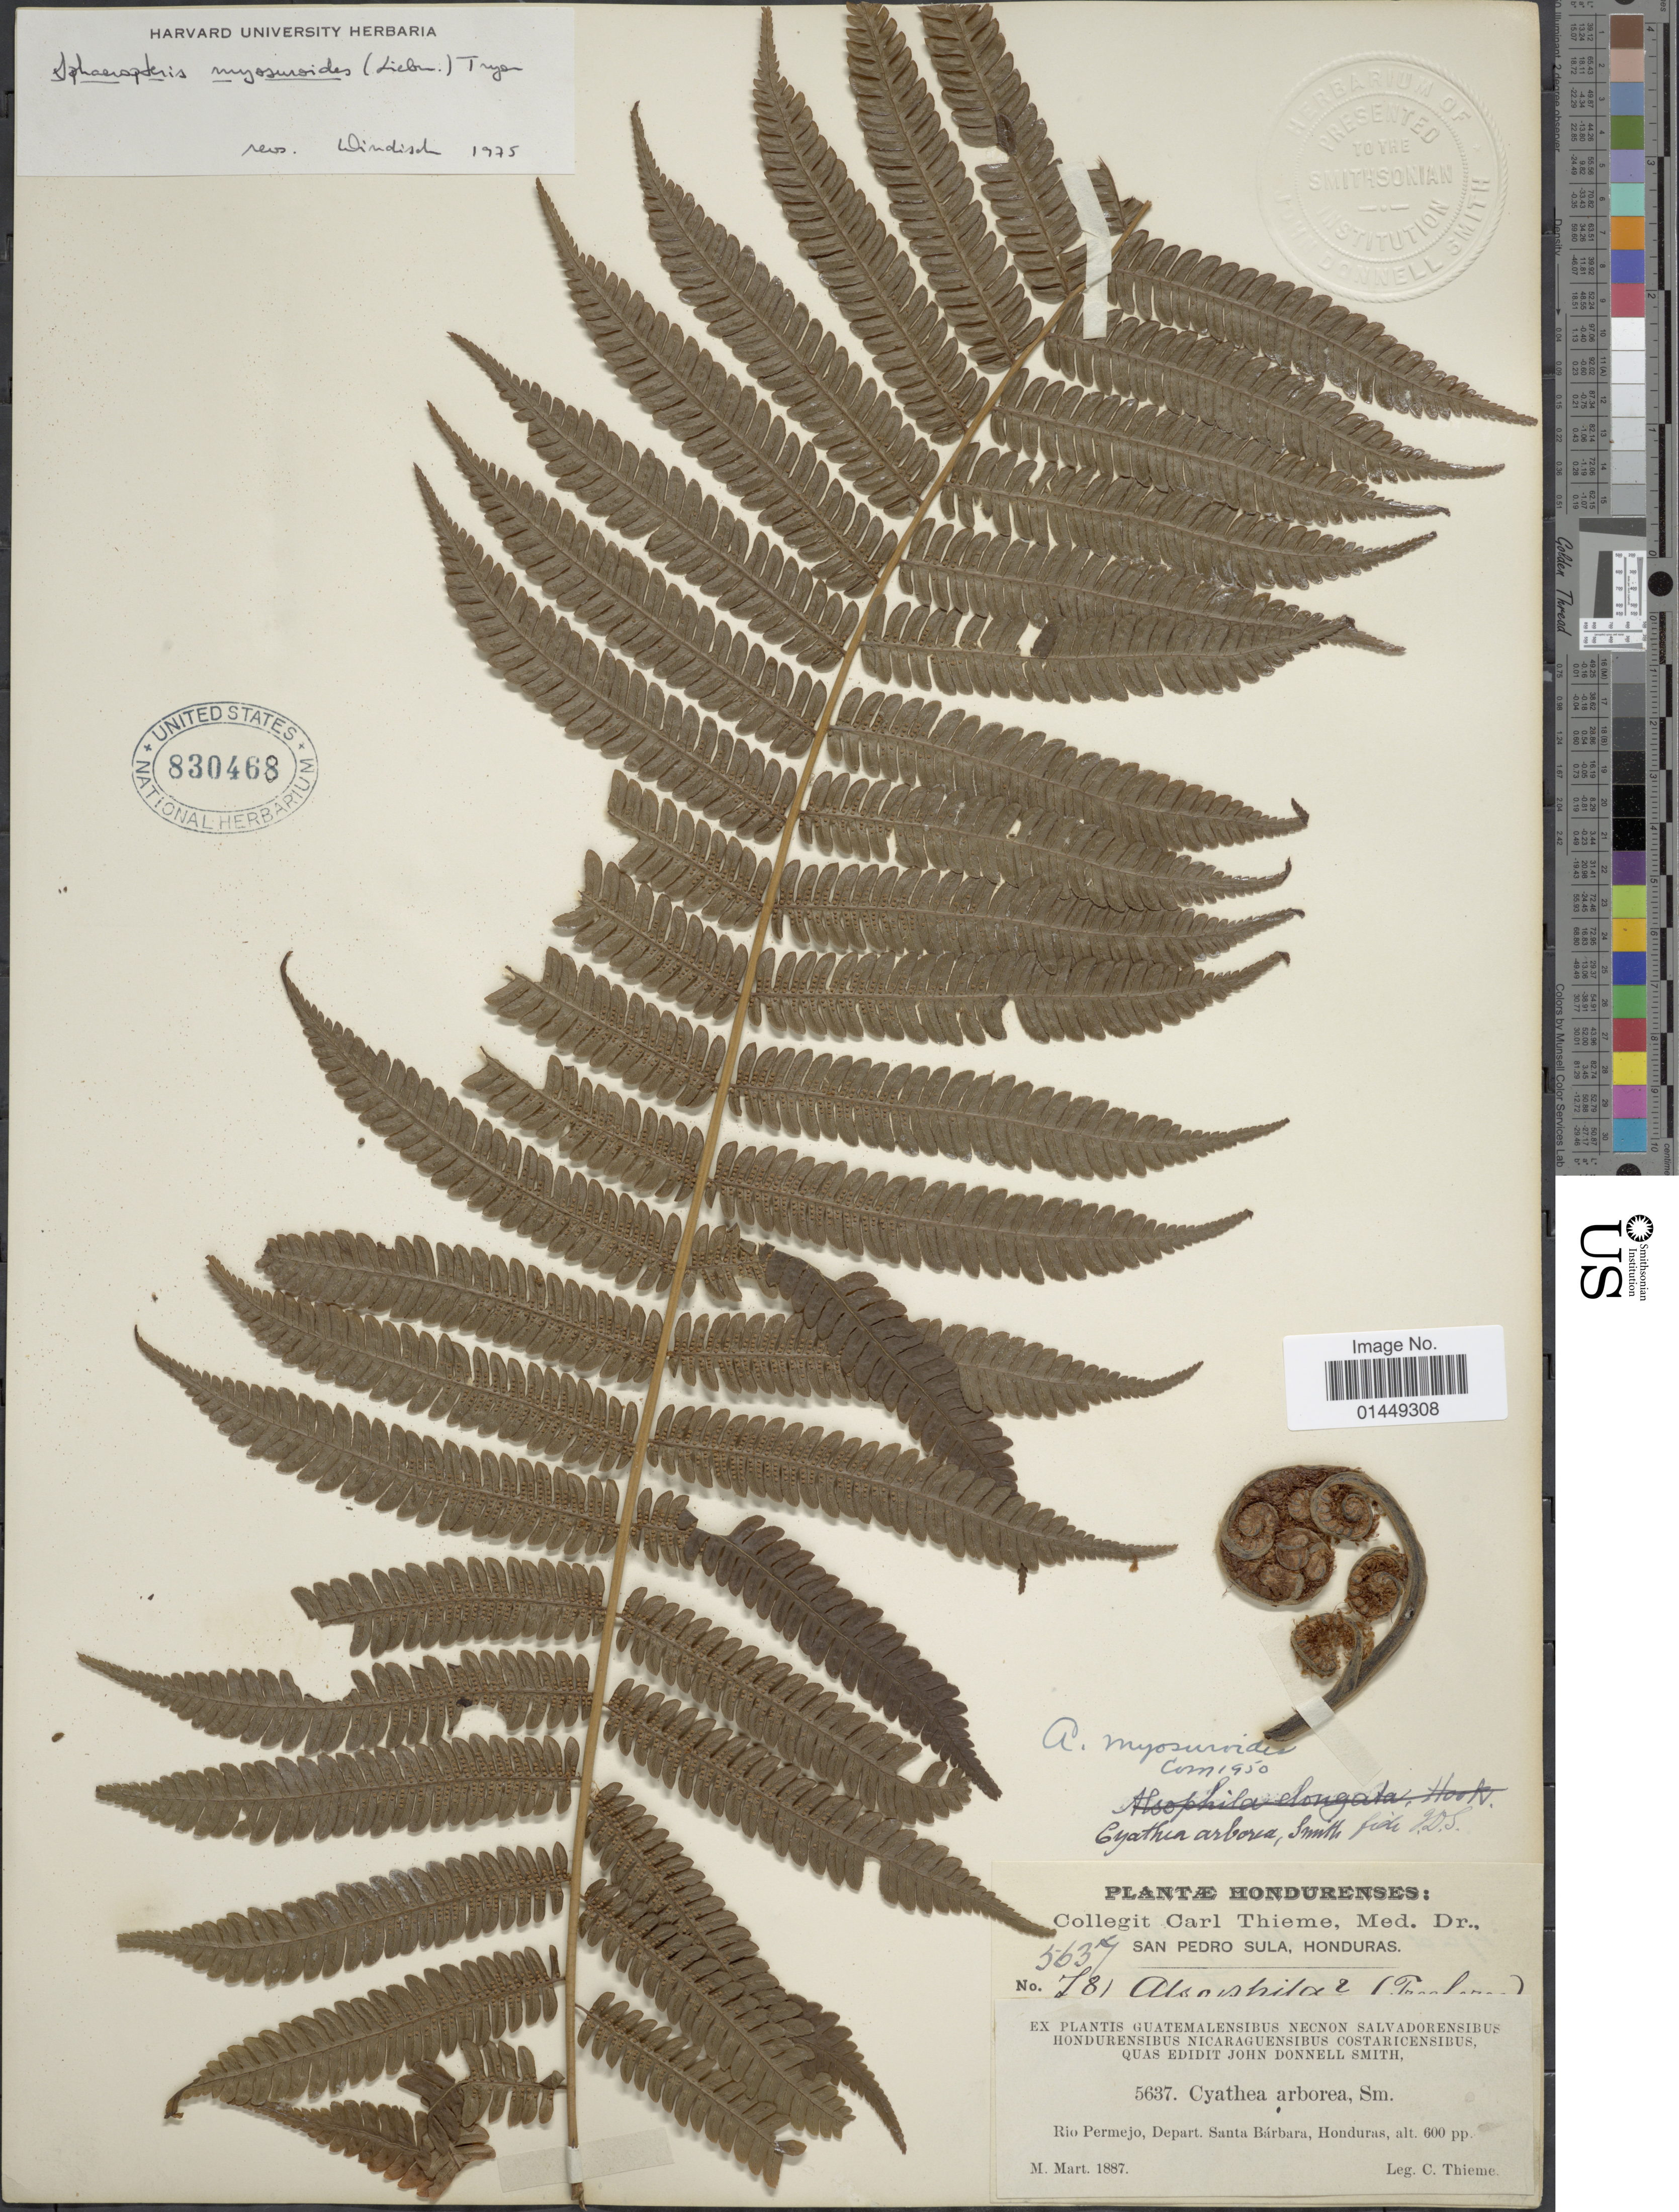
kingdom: Plantae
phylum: Tracheophyta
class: Polypodiopsida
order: Cyatheales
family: Cyatheaceae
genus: Sphaeropteris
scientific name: Sphaeropteris atrox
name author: (C. Chr.) R.M. Tryon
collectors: C. Thieme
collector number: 5637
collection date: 1887-03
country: Honduras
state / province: Santa Bárbara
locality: Rio Permejo, Depart. Santa Bárbara, Honduras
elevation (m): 183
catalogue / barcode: US 830468